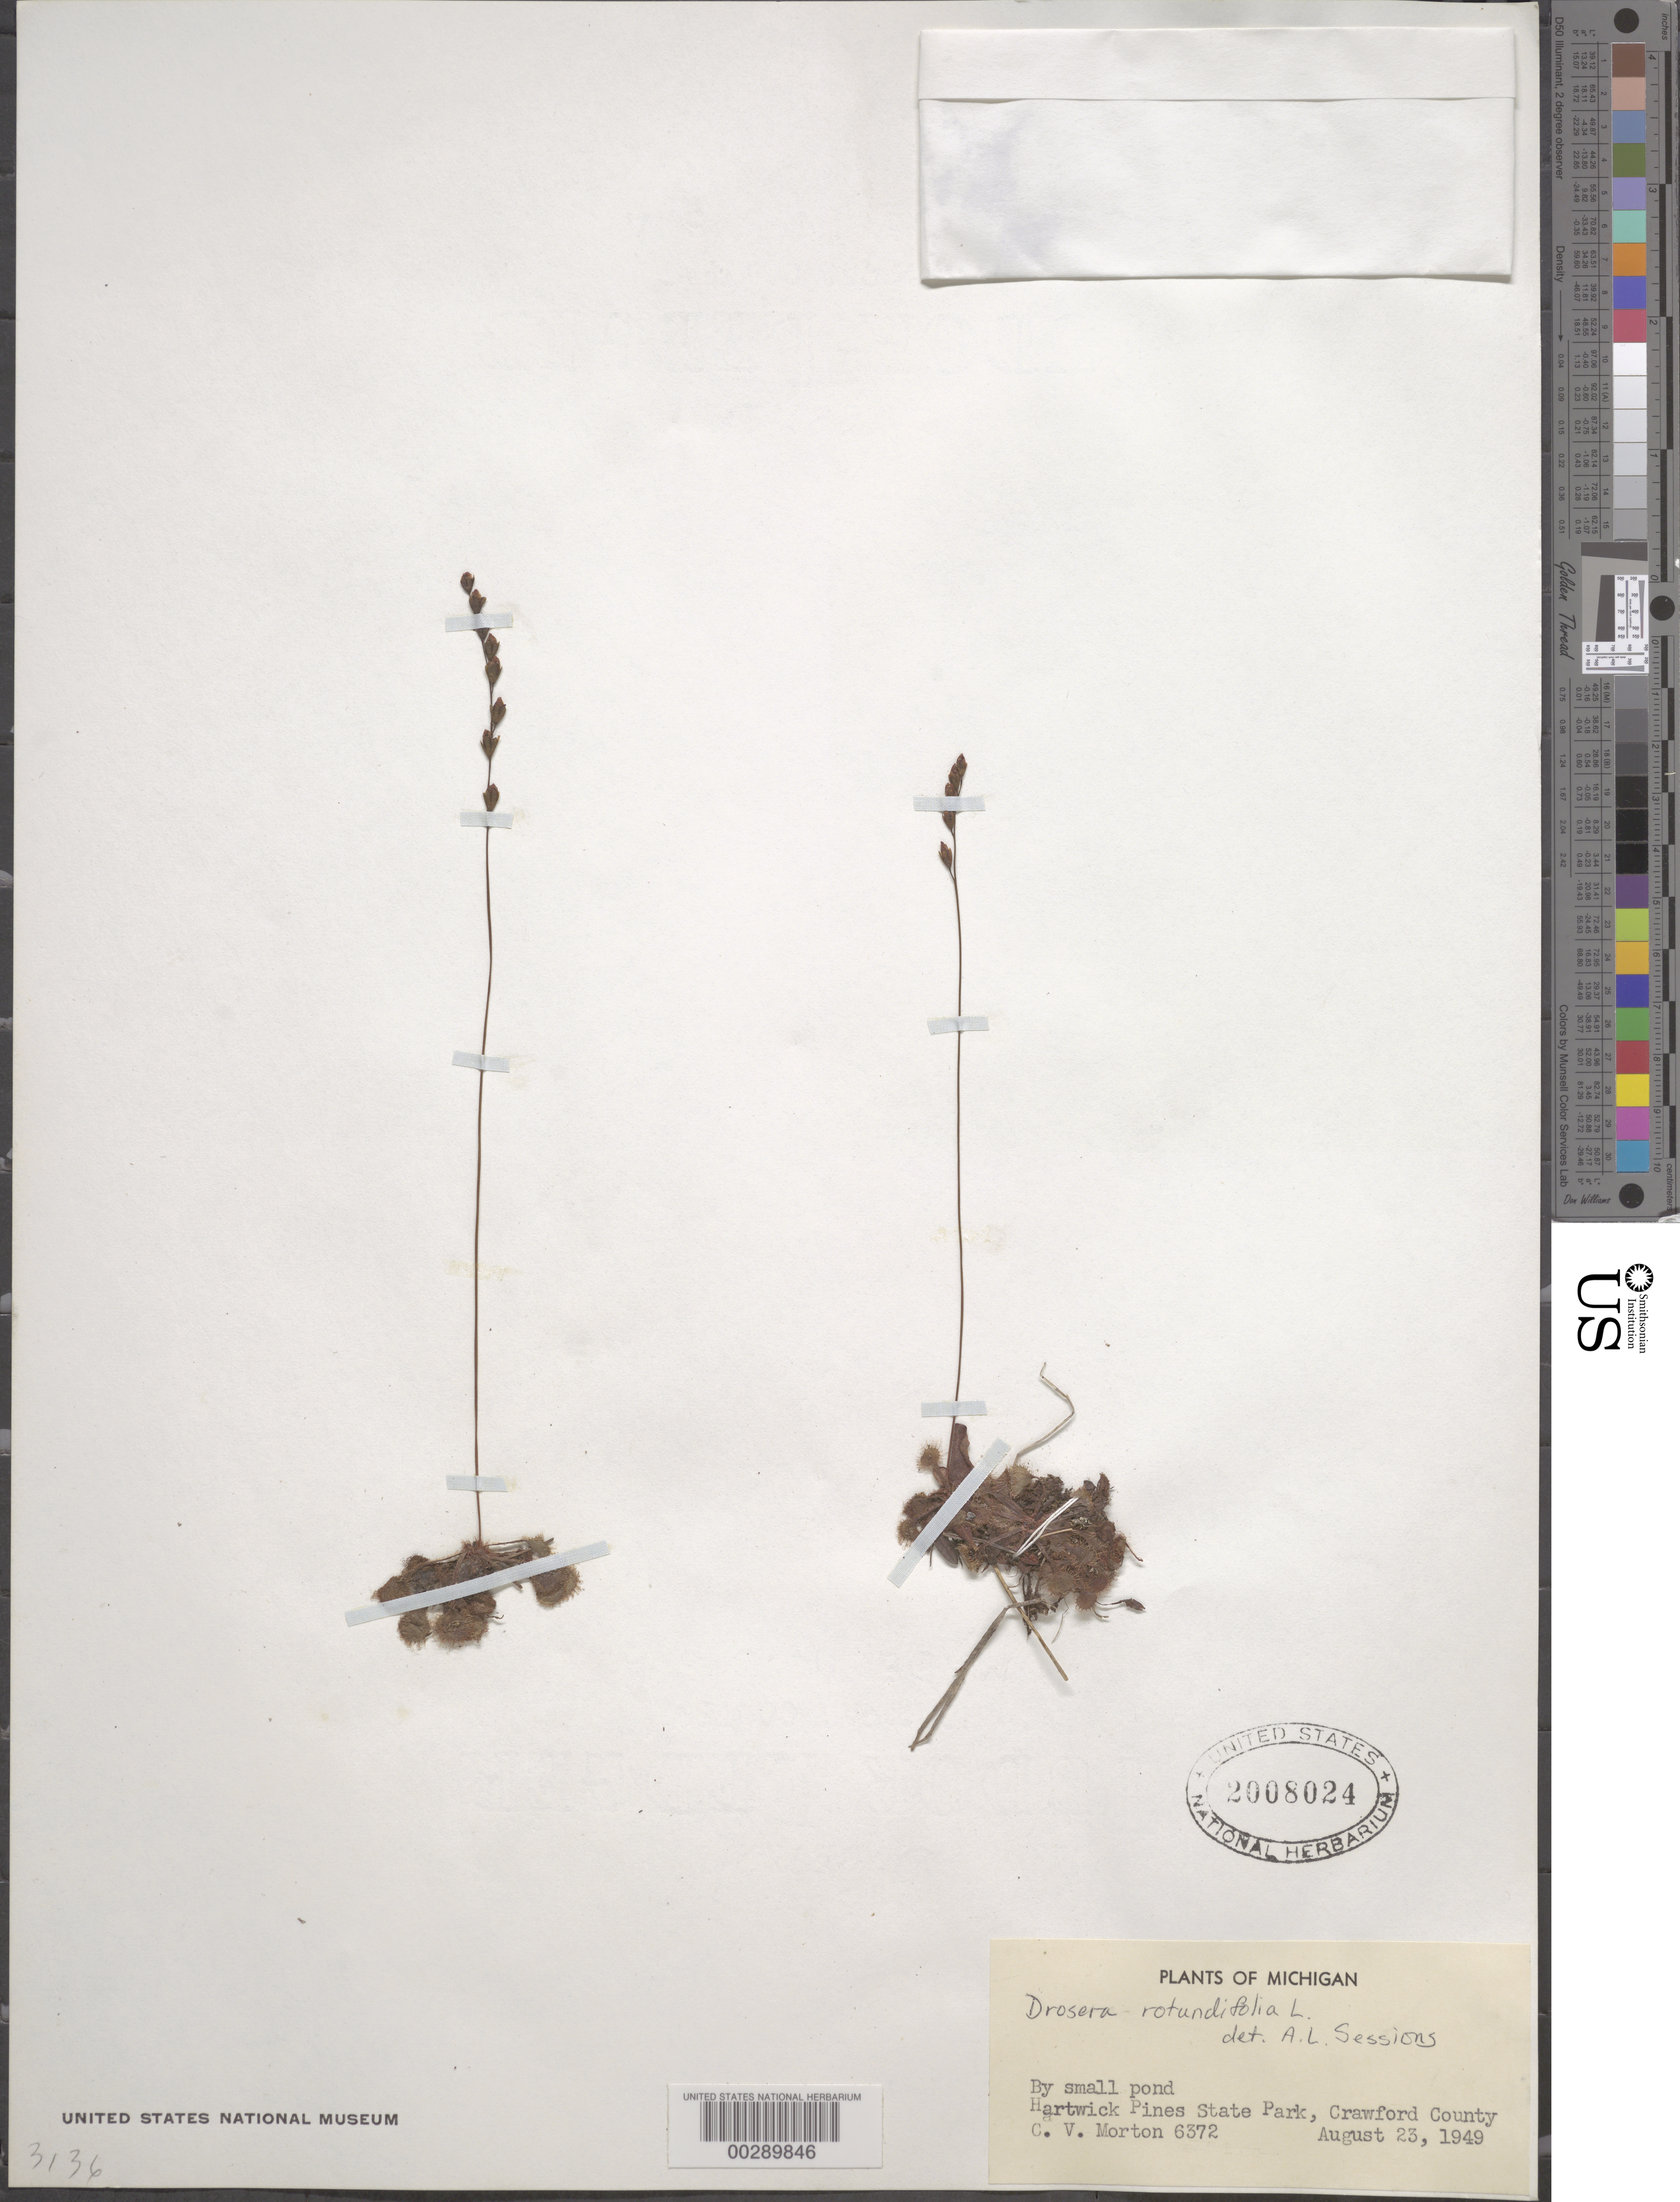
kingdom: Plantae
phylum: Tracheophyta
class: Magnoliopsida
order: Caryophyllales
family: Droseraceae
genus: Drosera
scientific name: Drosera rotundifolia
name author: L.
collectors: C. V. Morton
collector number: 6372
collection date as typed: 23 Aug 1949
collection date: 1949-08-23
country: United States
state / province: Michigan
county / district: Crawford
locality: Hartwick Pines State Park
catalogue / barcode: US 2008024